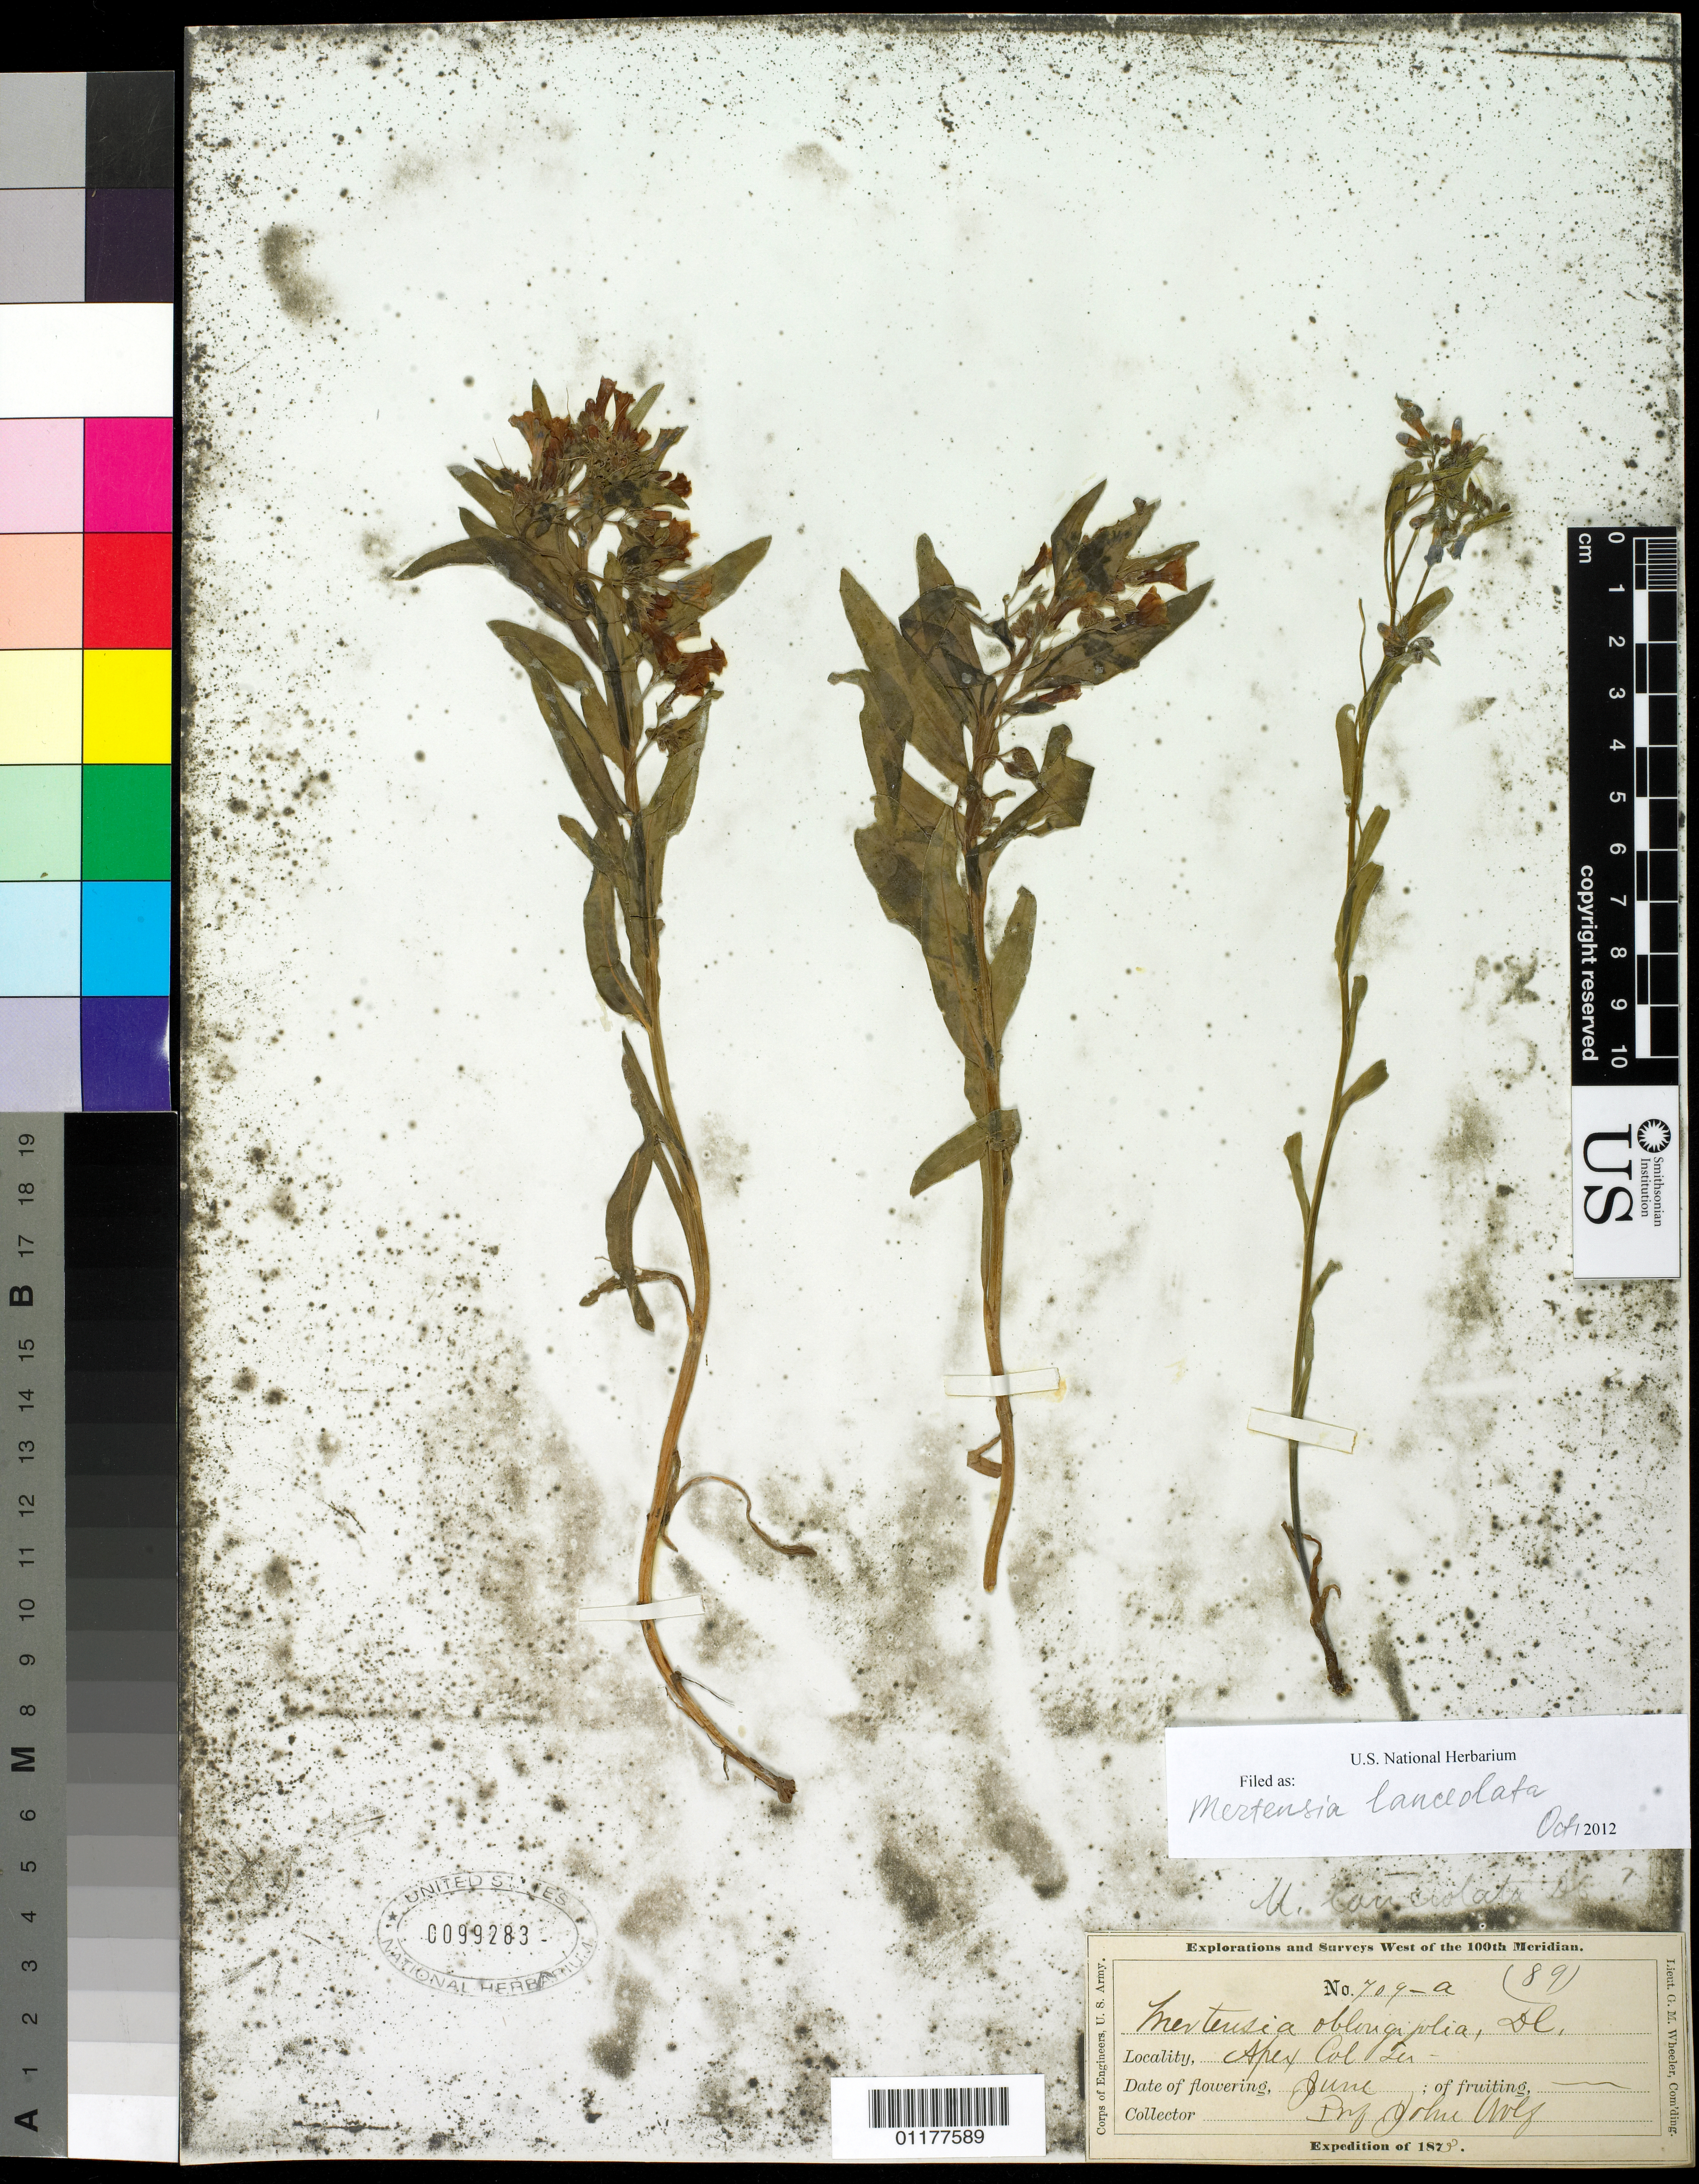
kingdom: Plantae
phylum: Tracheophyta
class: Magnoliopsida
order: Boraginales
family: Boraginaceae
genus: Mertensia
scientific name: Mertensia lanceolata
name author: (Pursh) DC. ex A. DC.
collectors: J. Wolf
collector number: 709-a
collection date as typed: Jun 1873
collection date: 1873-06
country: United States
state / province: Colorado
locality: Apex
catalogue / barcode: US 99283